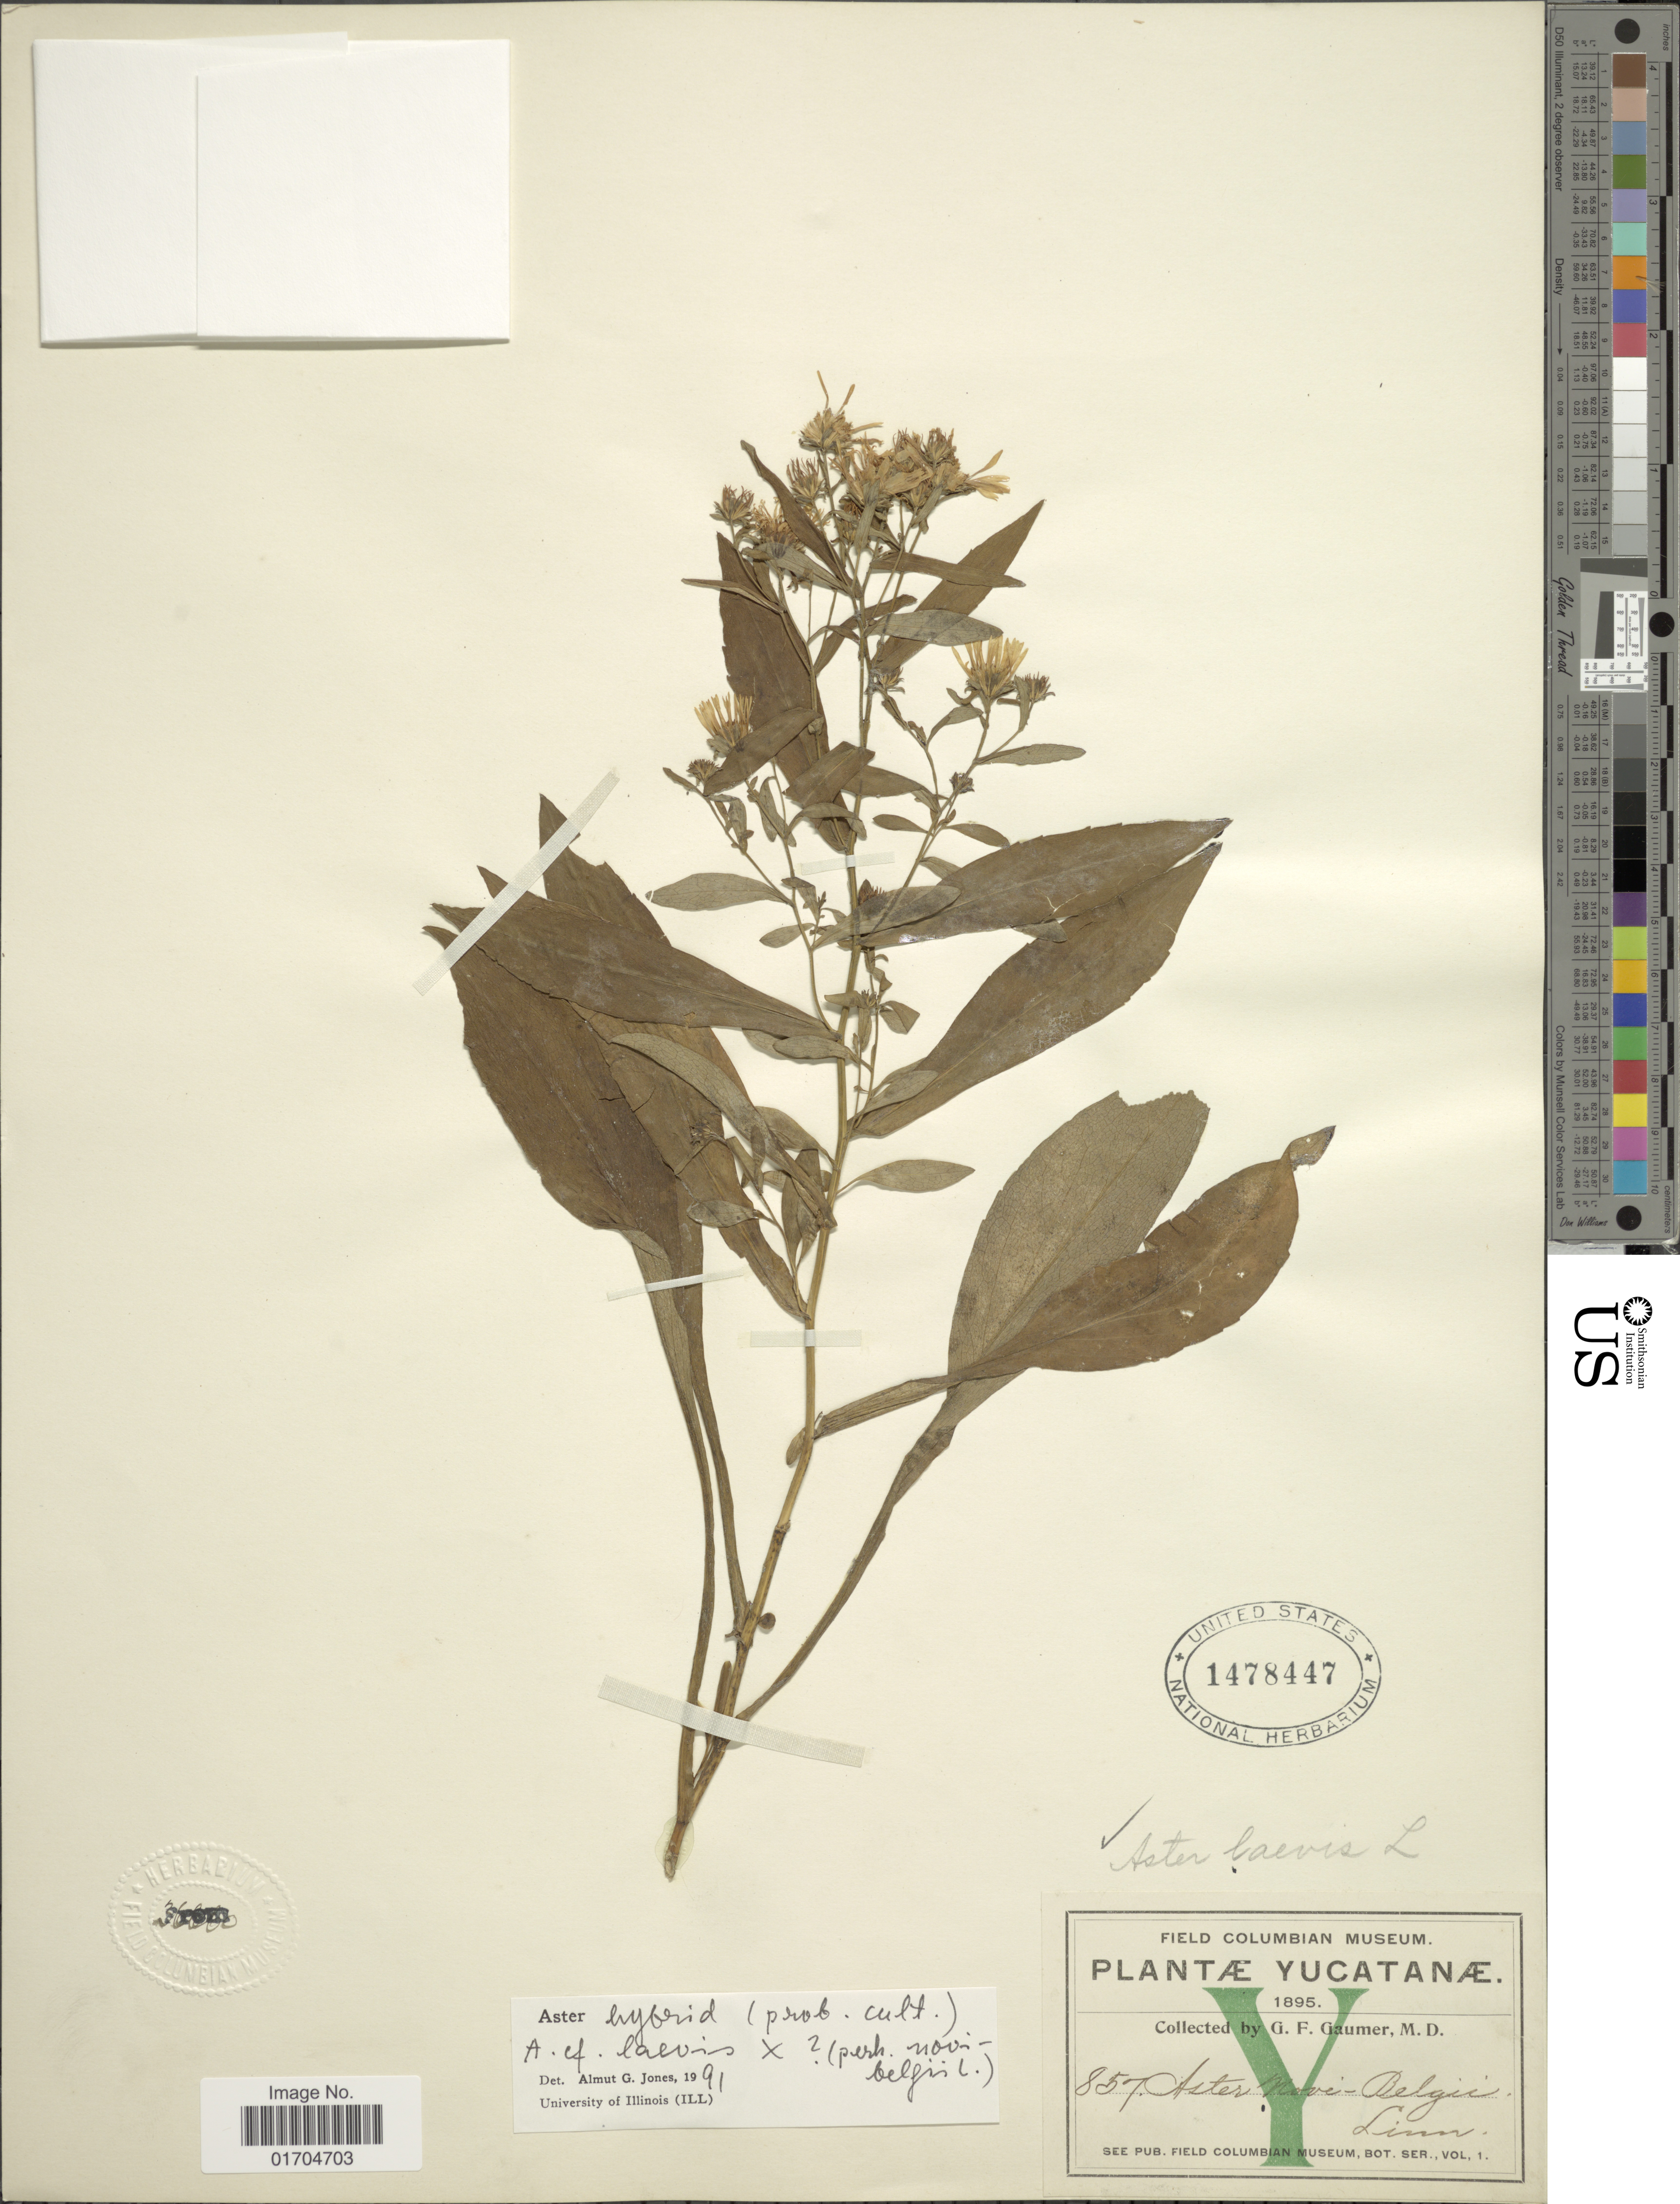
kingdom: Plantae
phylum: Tracheophyta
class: Magnoliopsida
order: Asterales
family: Asteraceae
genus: Symphyotrichum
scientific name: Symphyotrichum laeve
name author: (L.) Á. Löve & D. Löve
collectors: G. F. Gaumer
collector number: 857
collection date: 1895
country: Mexico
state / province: Yucatán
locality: Yucatanae.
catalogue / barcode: US 1478447